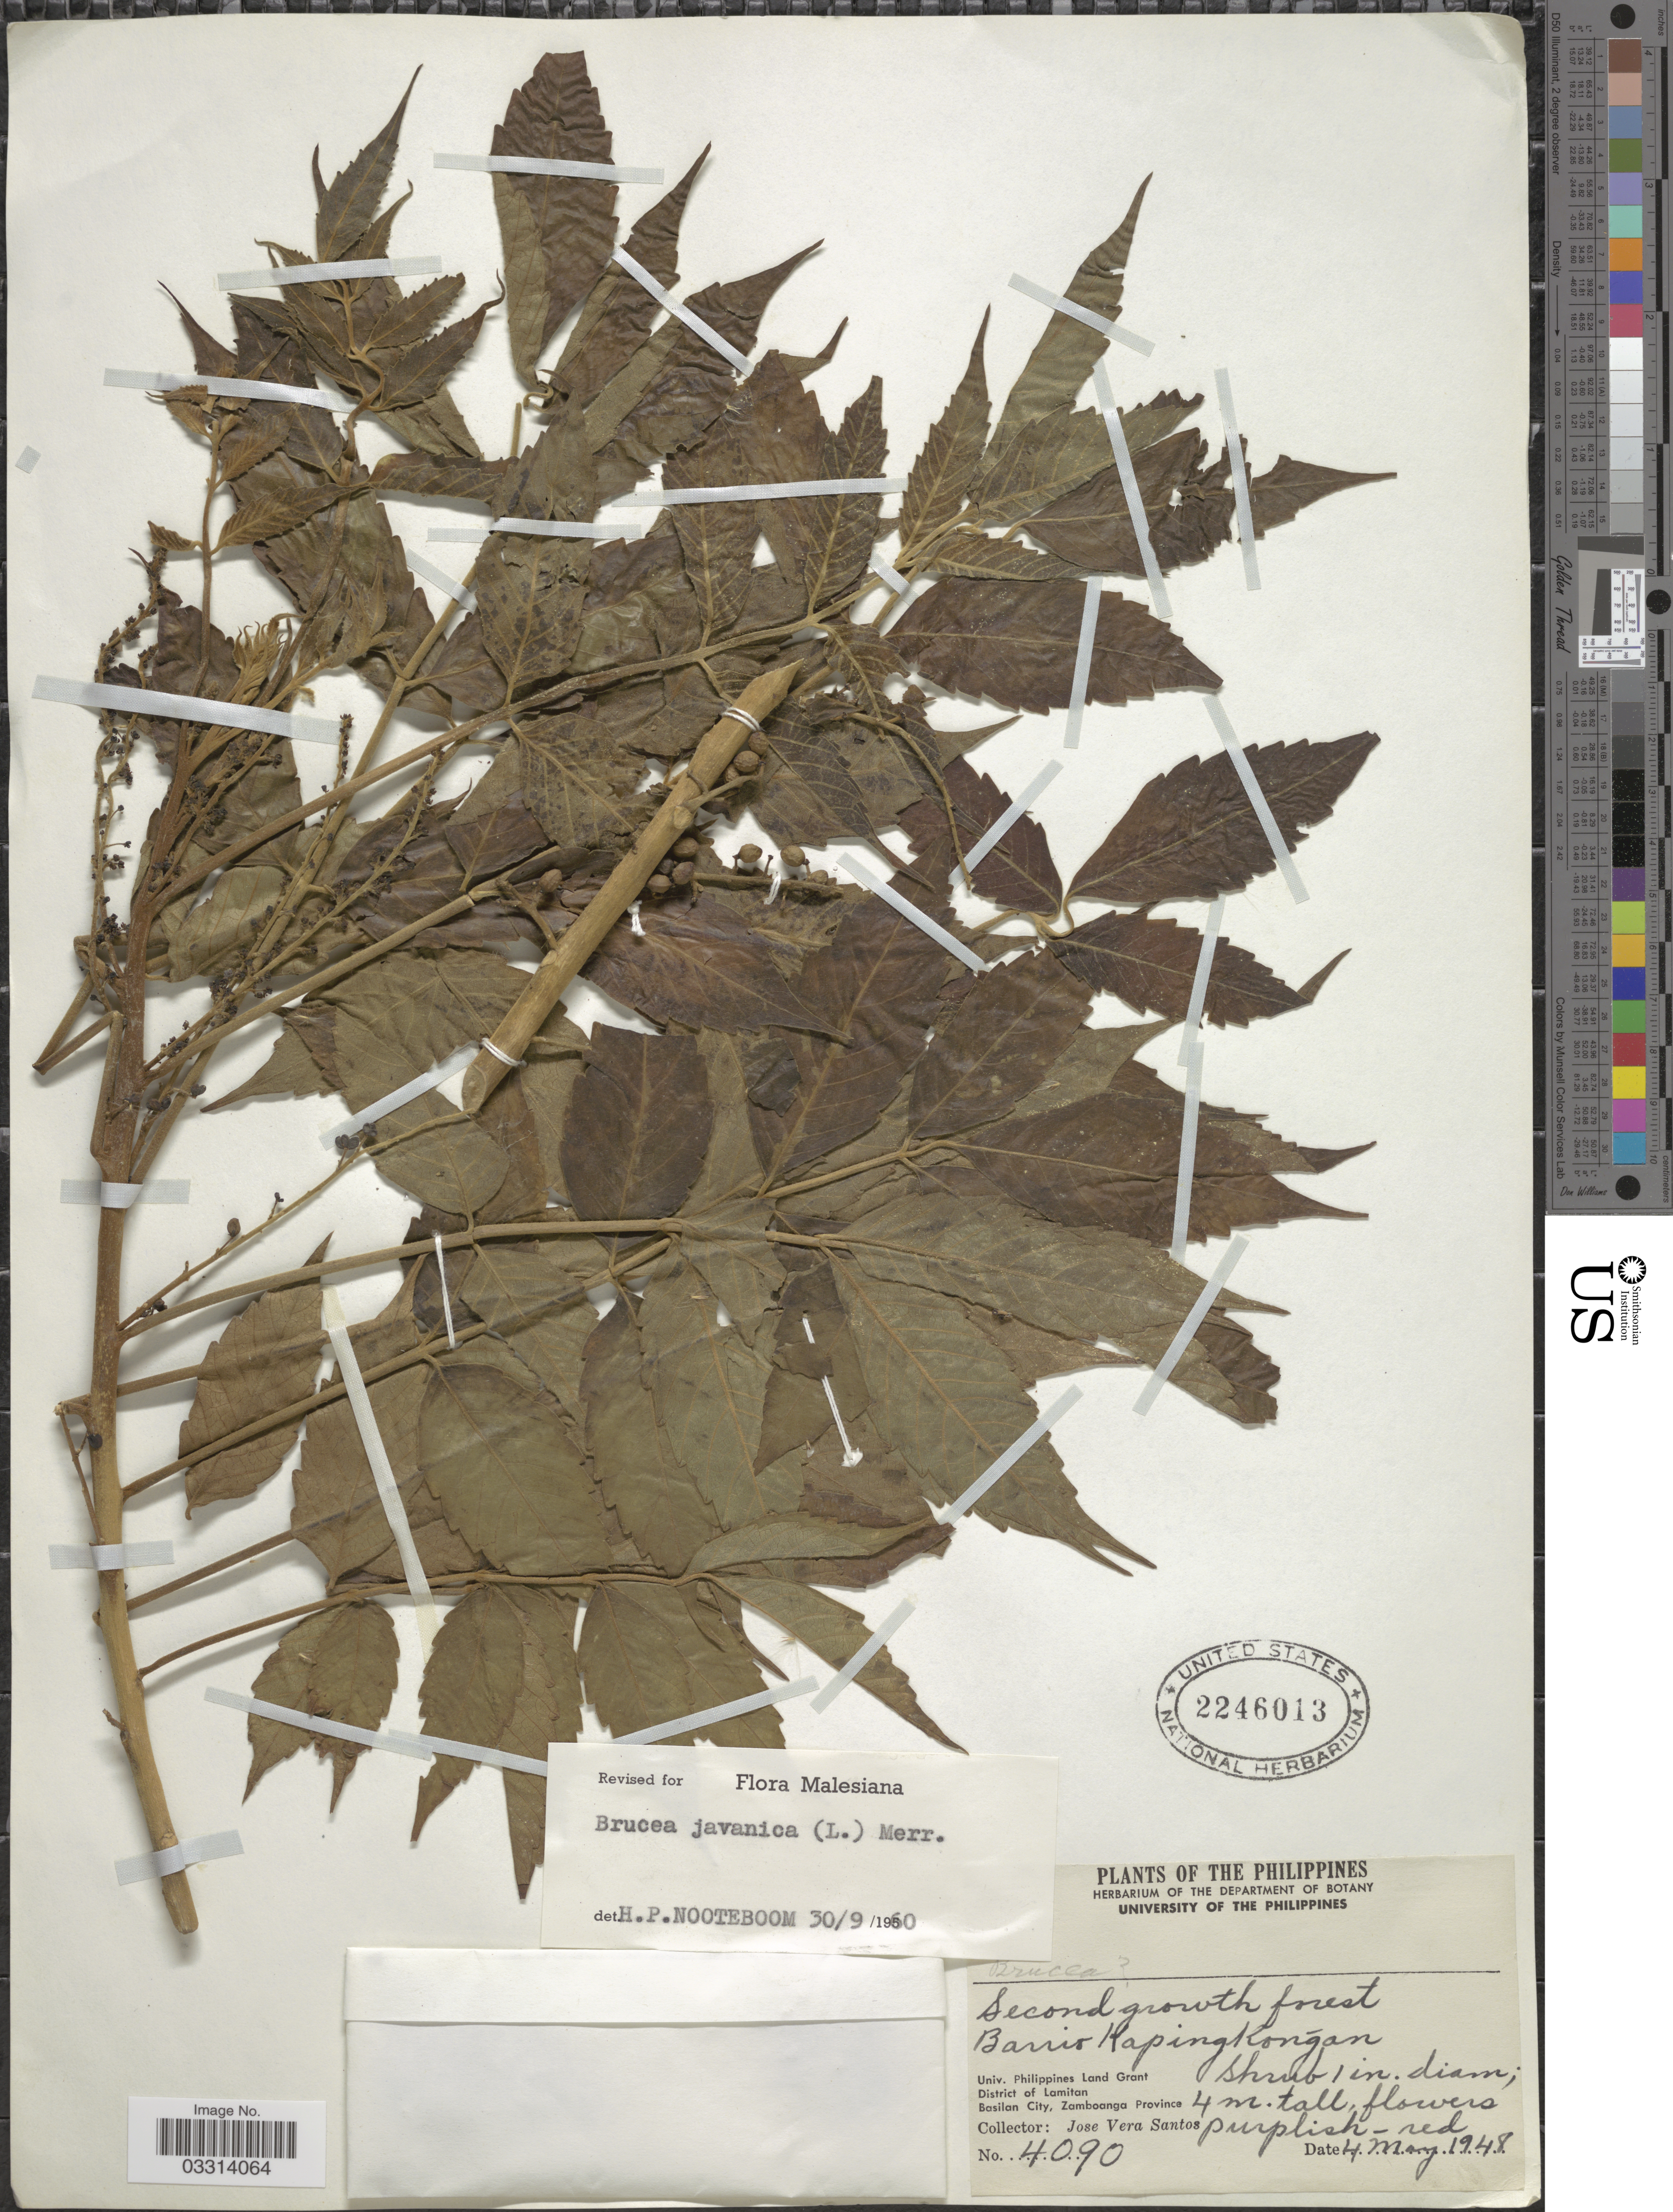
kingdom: Plantae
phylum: Tracheophyta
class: Magnoliopsida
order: Sapindales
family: Simaroubaceae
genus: Brucea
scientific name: Brucea javanica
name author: (L.) Merr.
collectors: J. V. Santos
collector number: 4090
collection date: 1948-05-04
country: Philippines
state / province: Muslim Mindanao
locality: Barrio Kaping Kongan. Univ. Philippines Land Grant. District of Lamitan, Basilan City, Zamboanga Province.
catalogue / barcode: US 2246013